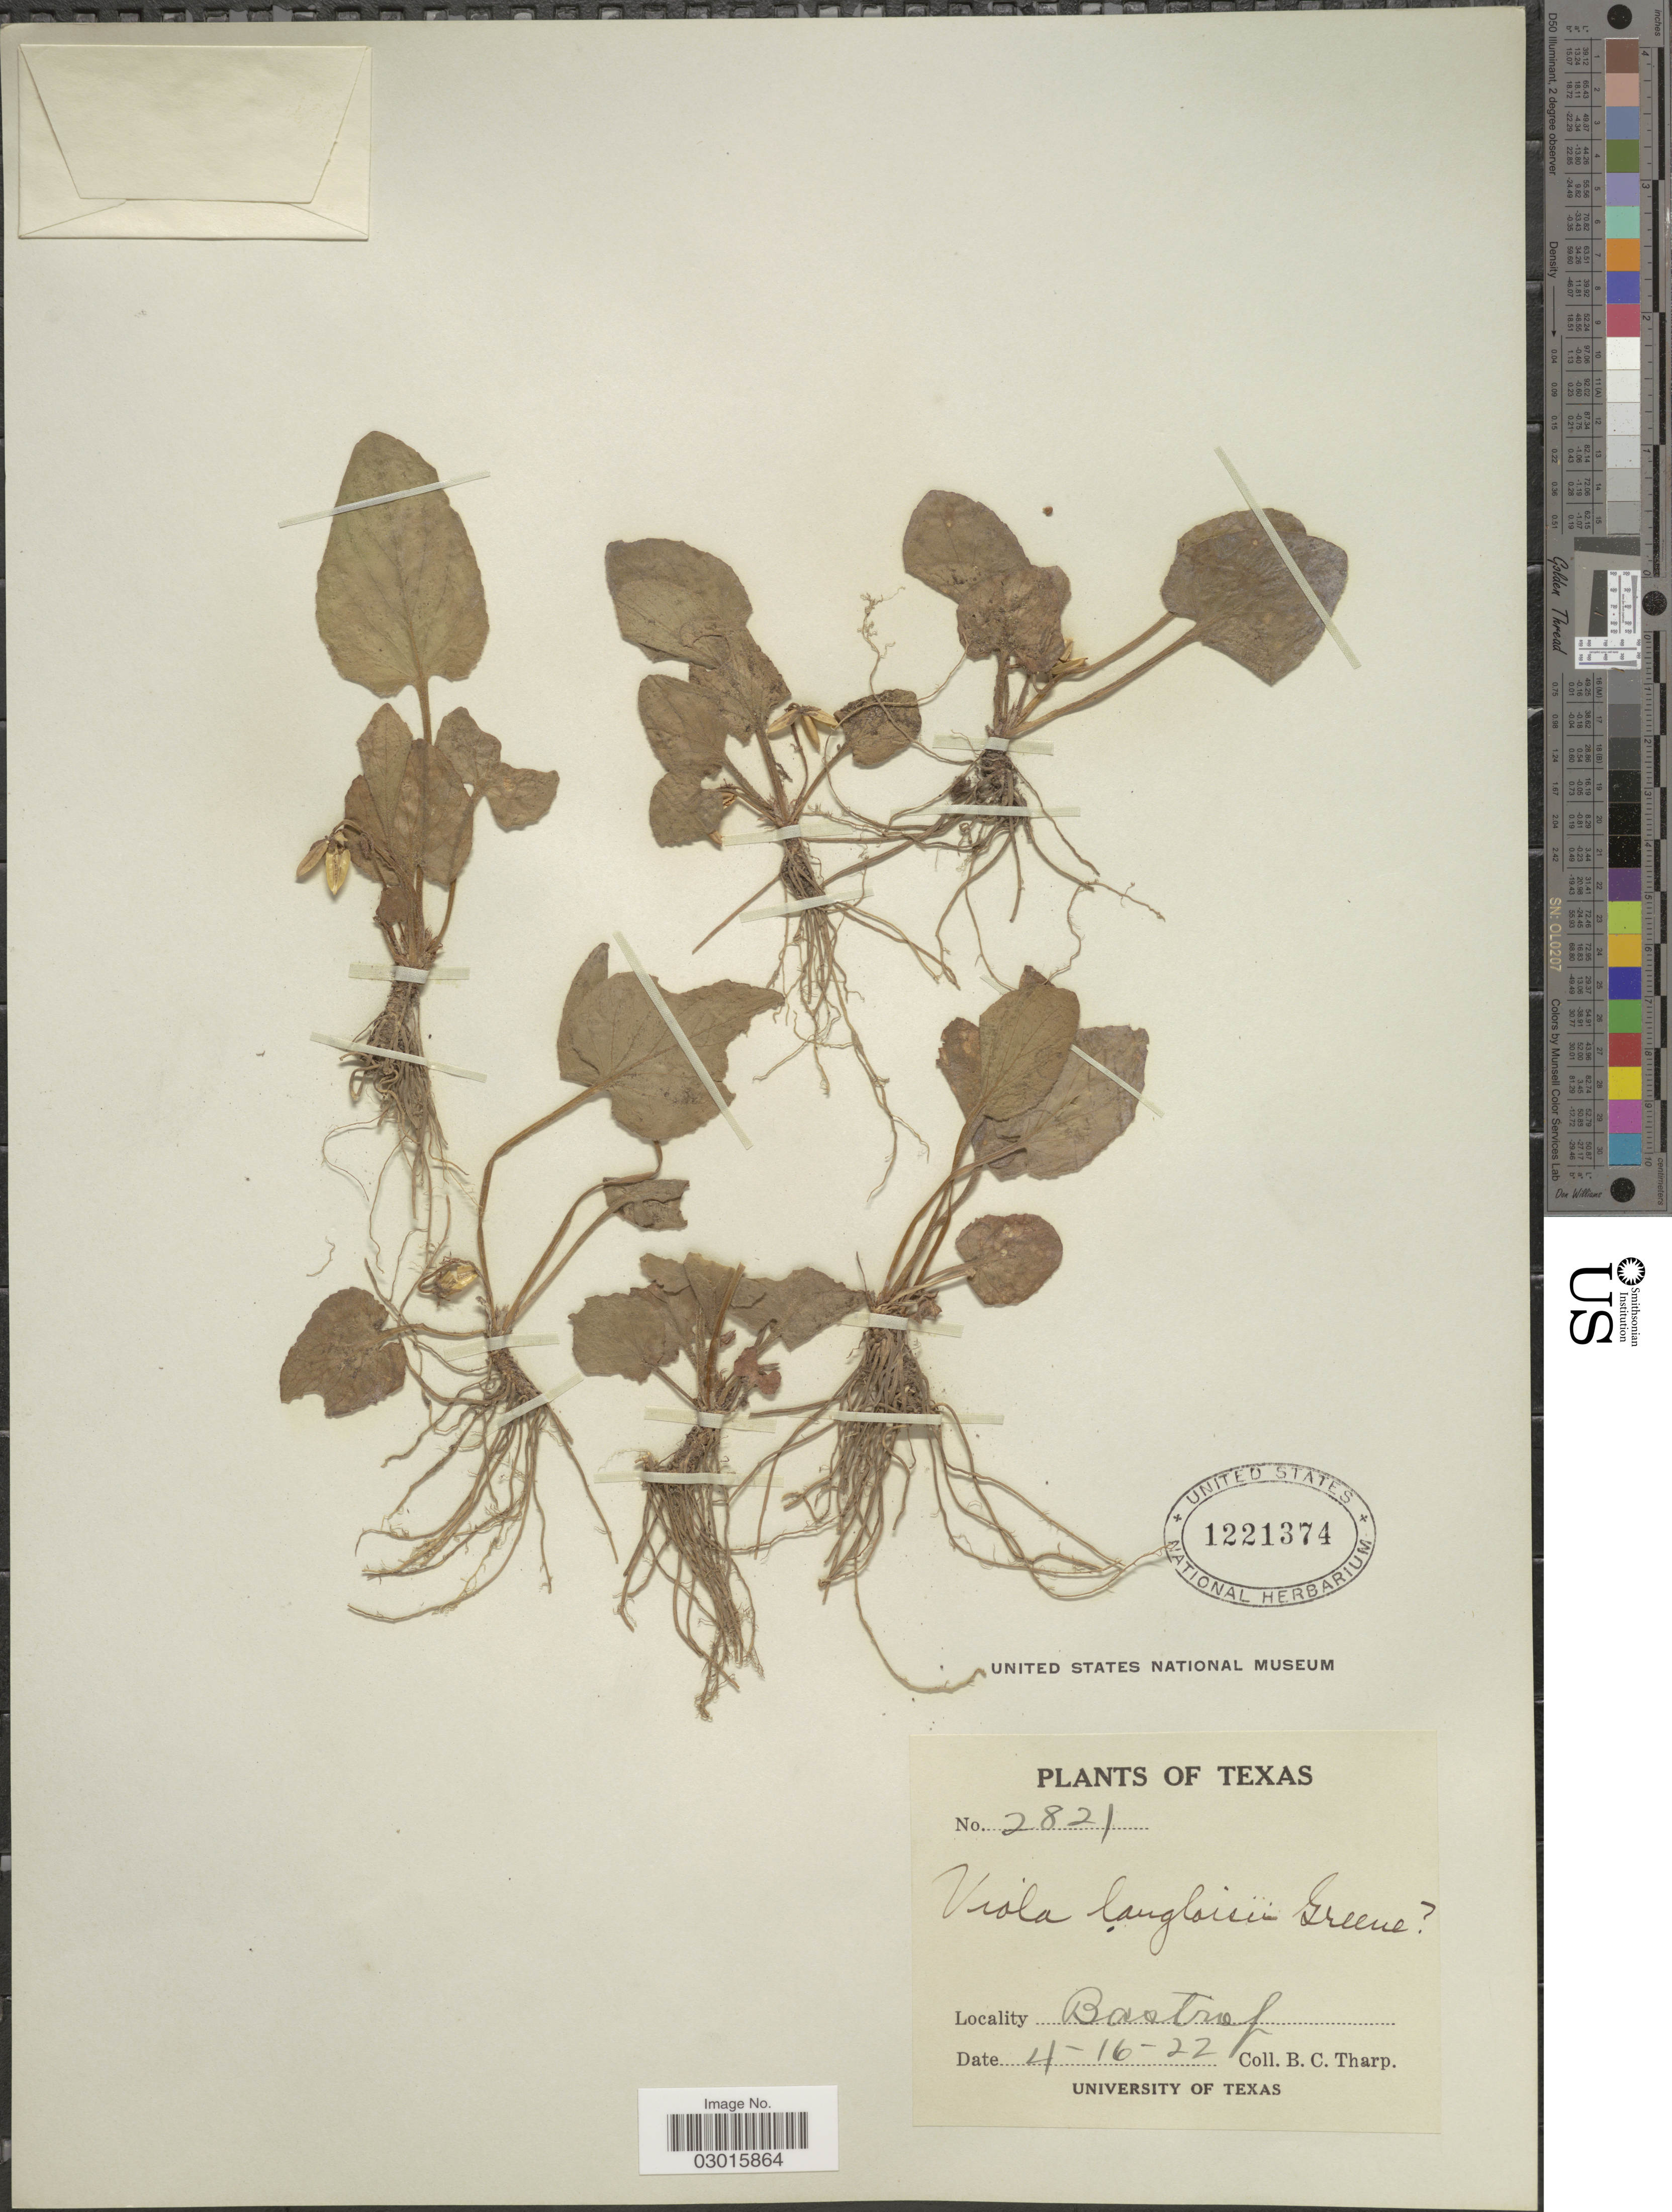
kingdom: Plantae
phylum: Tracheophyta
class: Magnoliopsida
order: Malpighiales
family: Violaceae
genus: Viola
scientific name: Viola langloisii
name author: Greene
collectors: B. C. Tharp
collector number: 2821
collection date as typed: Transcribed d/m/y: 16/4/22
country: United States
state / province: Texas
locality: Bastrof.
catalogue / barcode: US 1221374